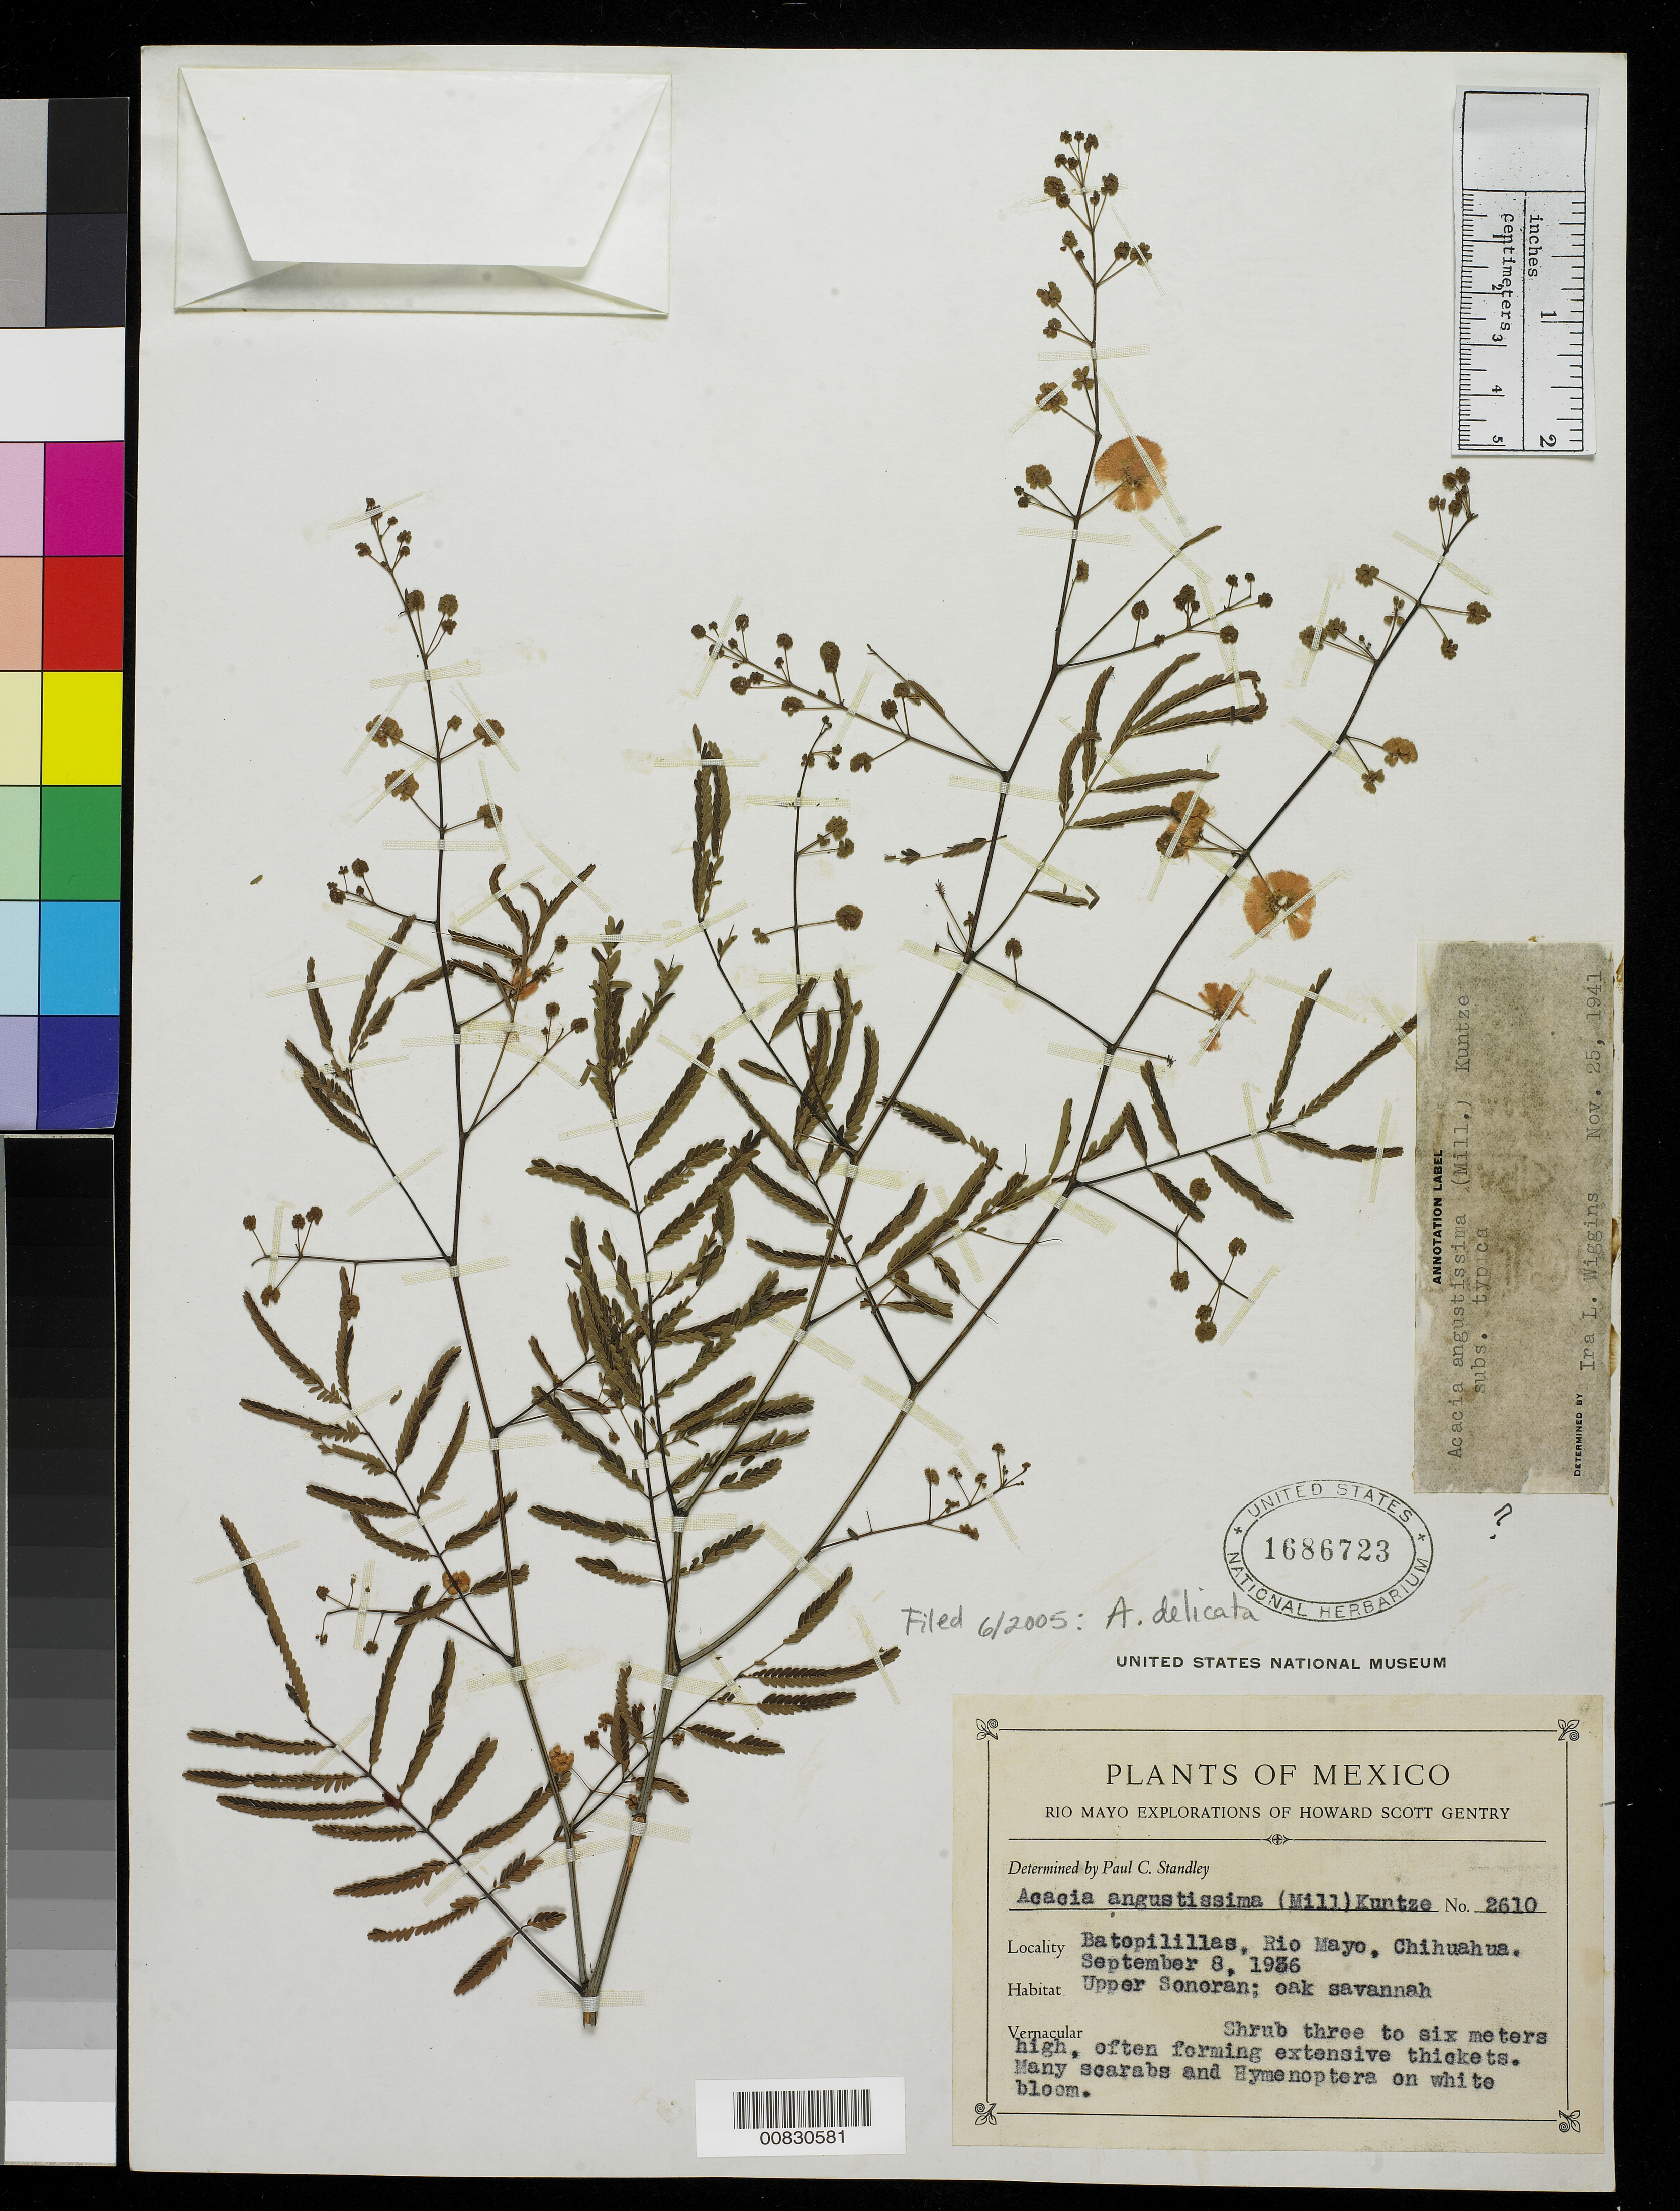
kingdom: Plantae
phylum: Tracheophyta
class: Magnoliopsida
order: Fabales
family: Fabaceae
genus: Acaciella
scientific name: Acaciella angustissima var. angustissima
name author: (Mill.) Britton & Rose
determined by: Rico, L.; Bachman, --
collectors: H. S. Gentry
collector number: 2610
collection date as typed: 08 Sep 1936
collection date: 1936-09-08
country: Mexico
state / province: Chihuahua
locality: Batopilillas, Rio Mayo, Chihuahua.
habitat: Upper Sonoran; Oak savannah.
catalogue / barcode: US 1686723